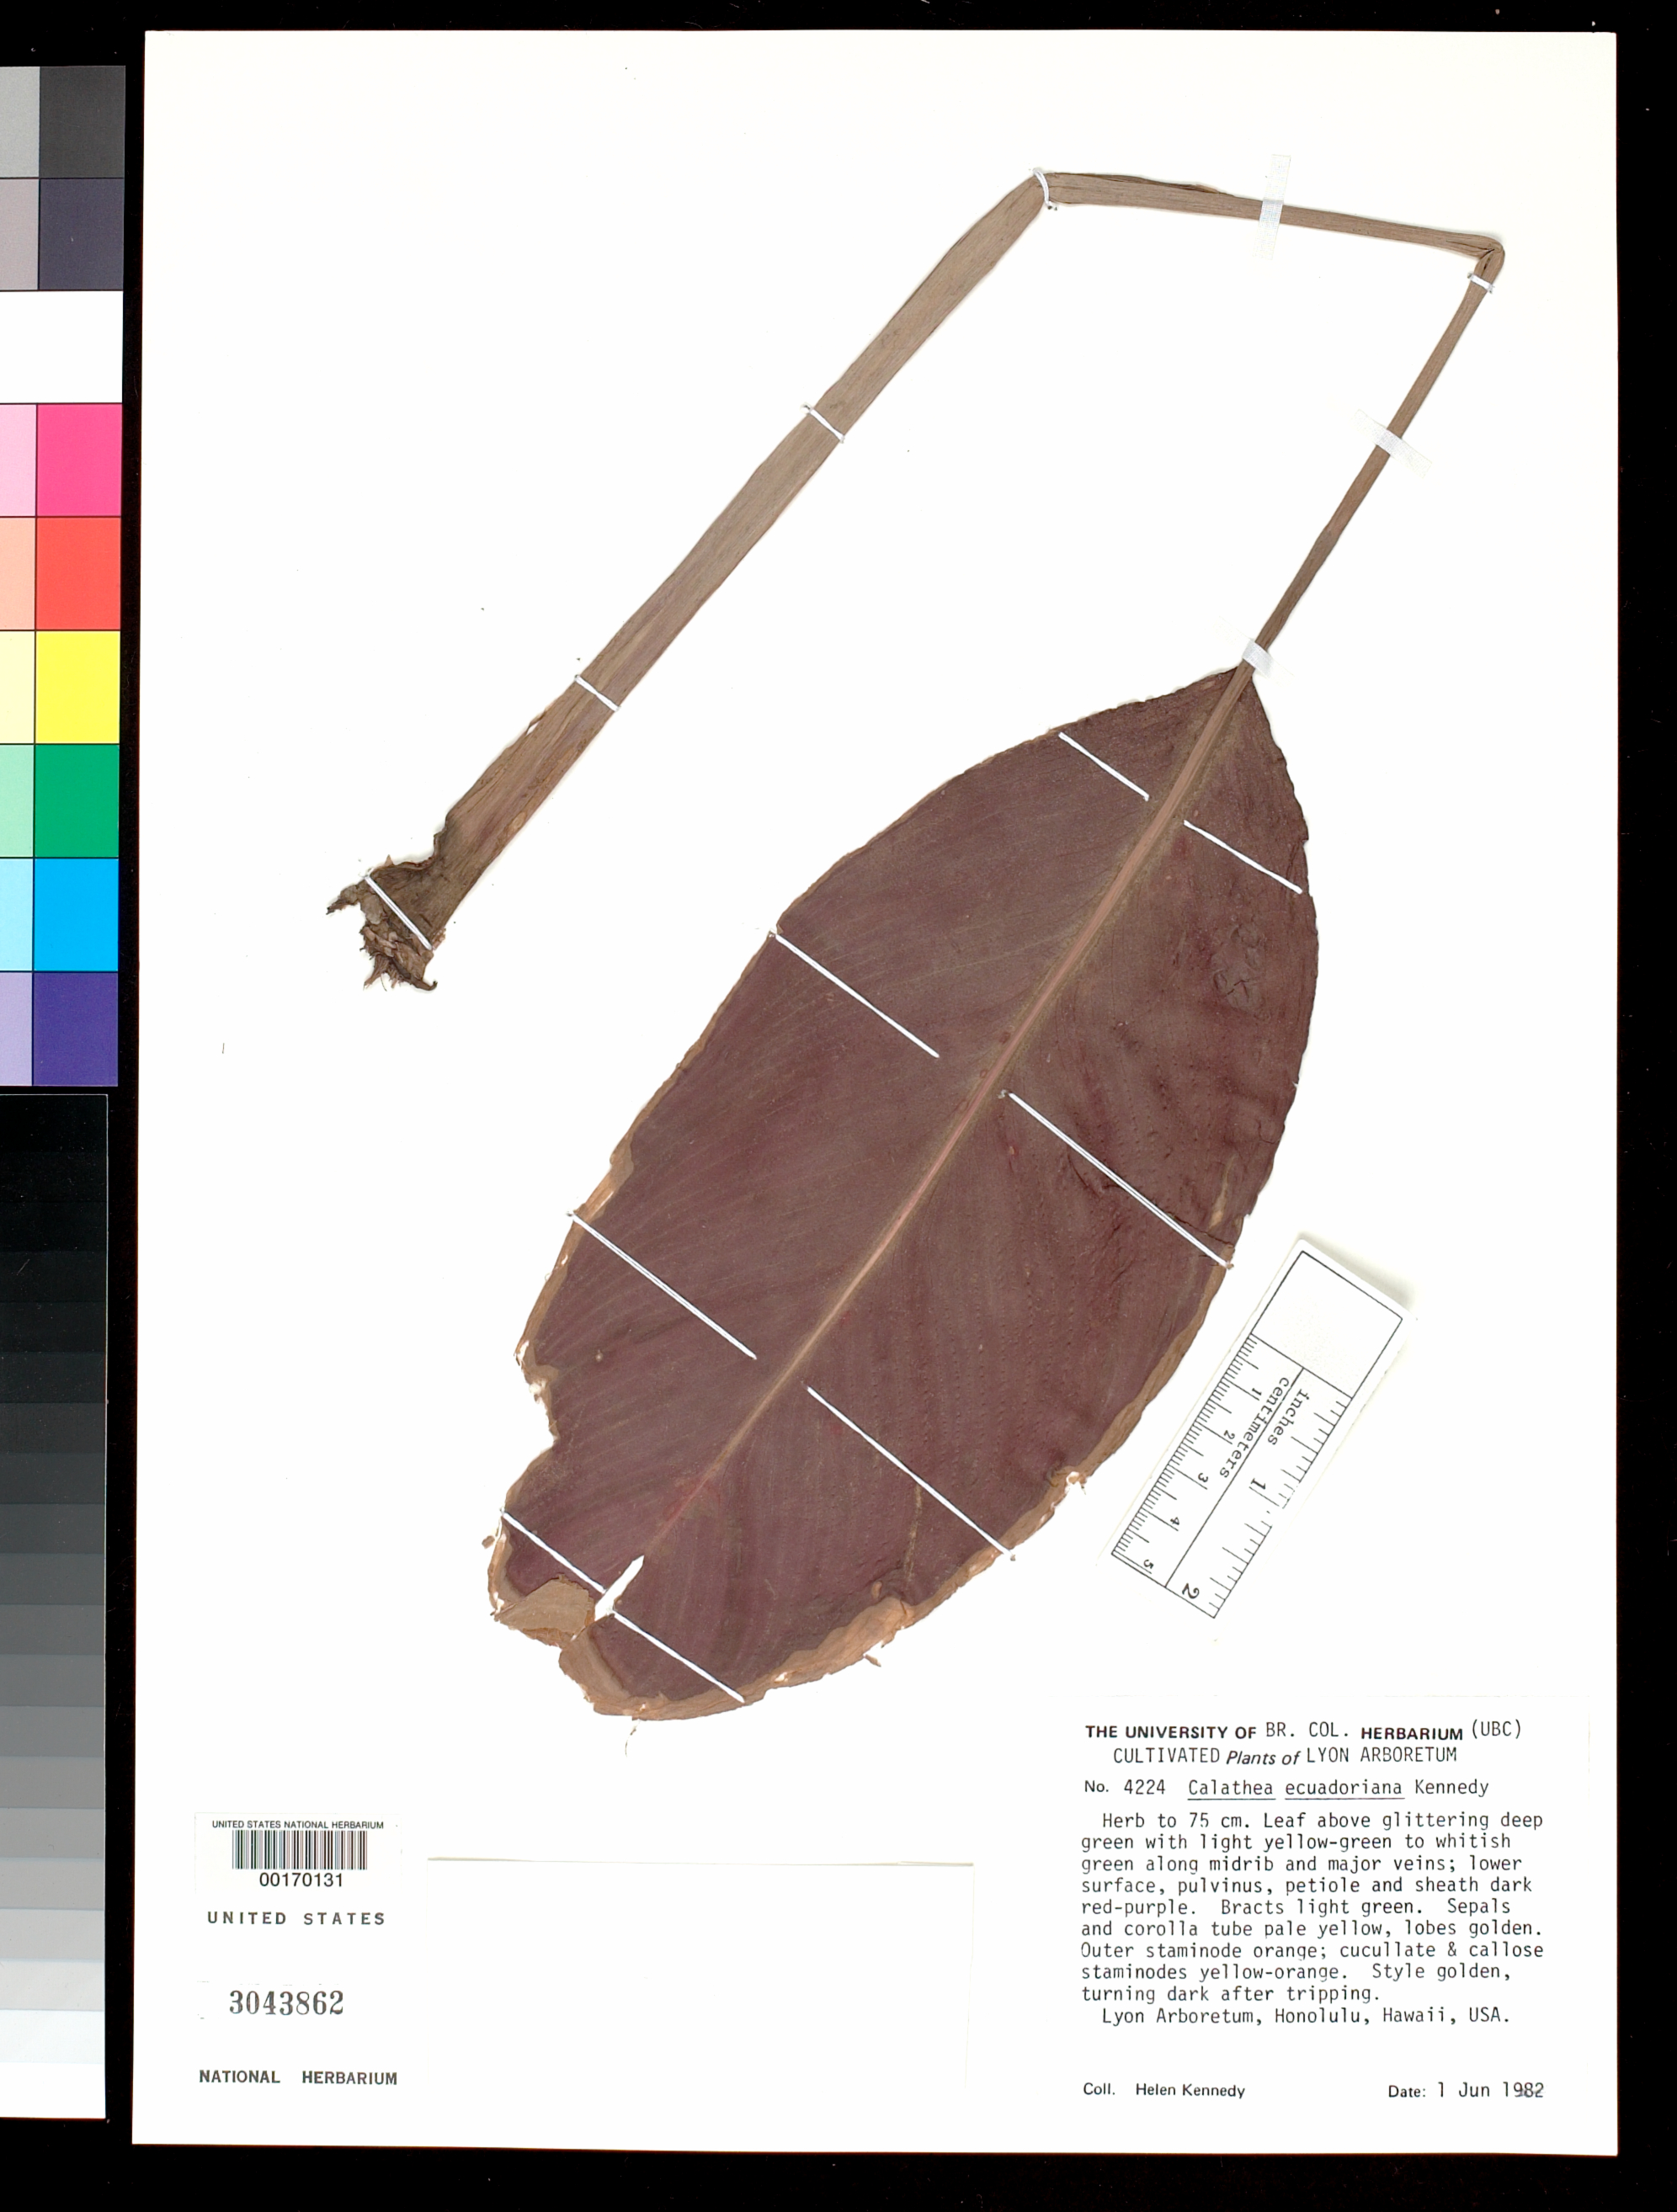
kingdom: Plantae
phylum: Tracheophyta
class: Liliopsida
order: Zingiberales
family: Marantaceae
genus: Calathea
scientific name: Calathea ecuadoriana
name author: H. Kenn.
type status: Holotype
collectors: H. Kennedy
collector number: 4224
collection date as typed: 01 Jun 1982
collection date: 1982-06-01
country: Ecuador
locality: Cultivated at Lyon Arboretum.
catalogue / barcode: US 3043862